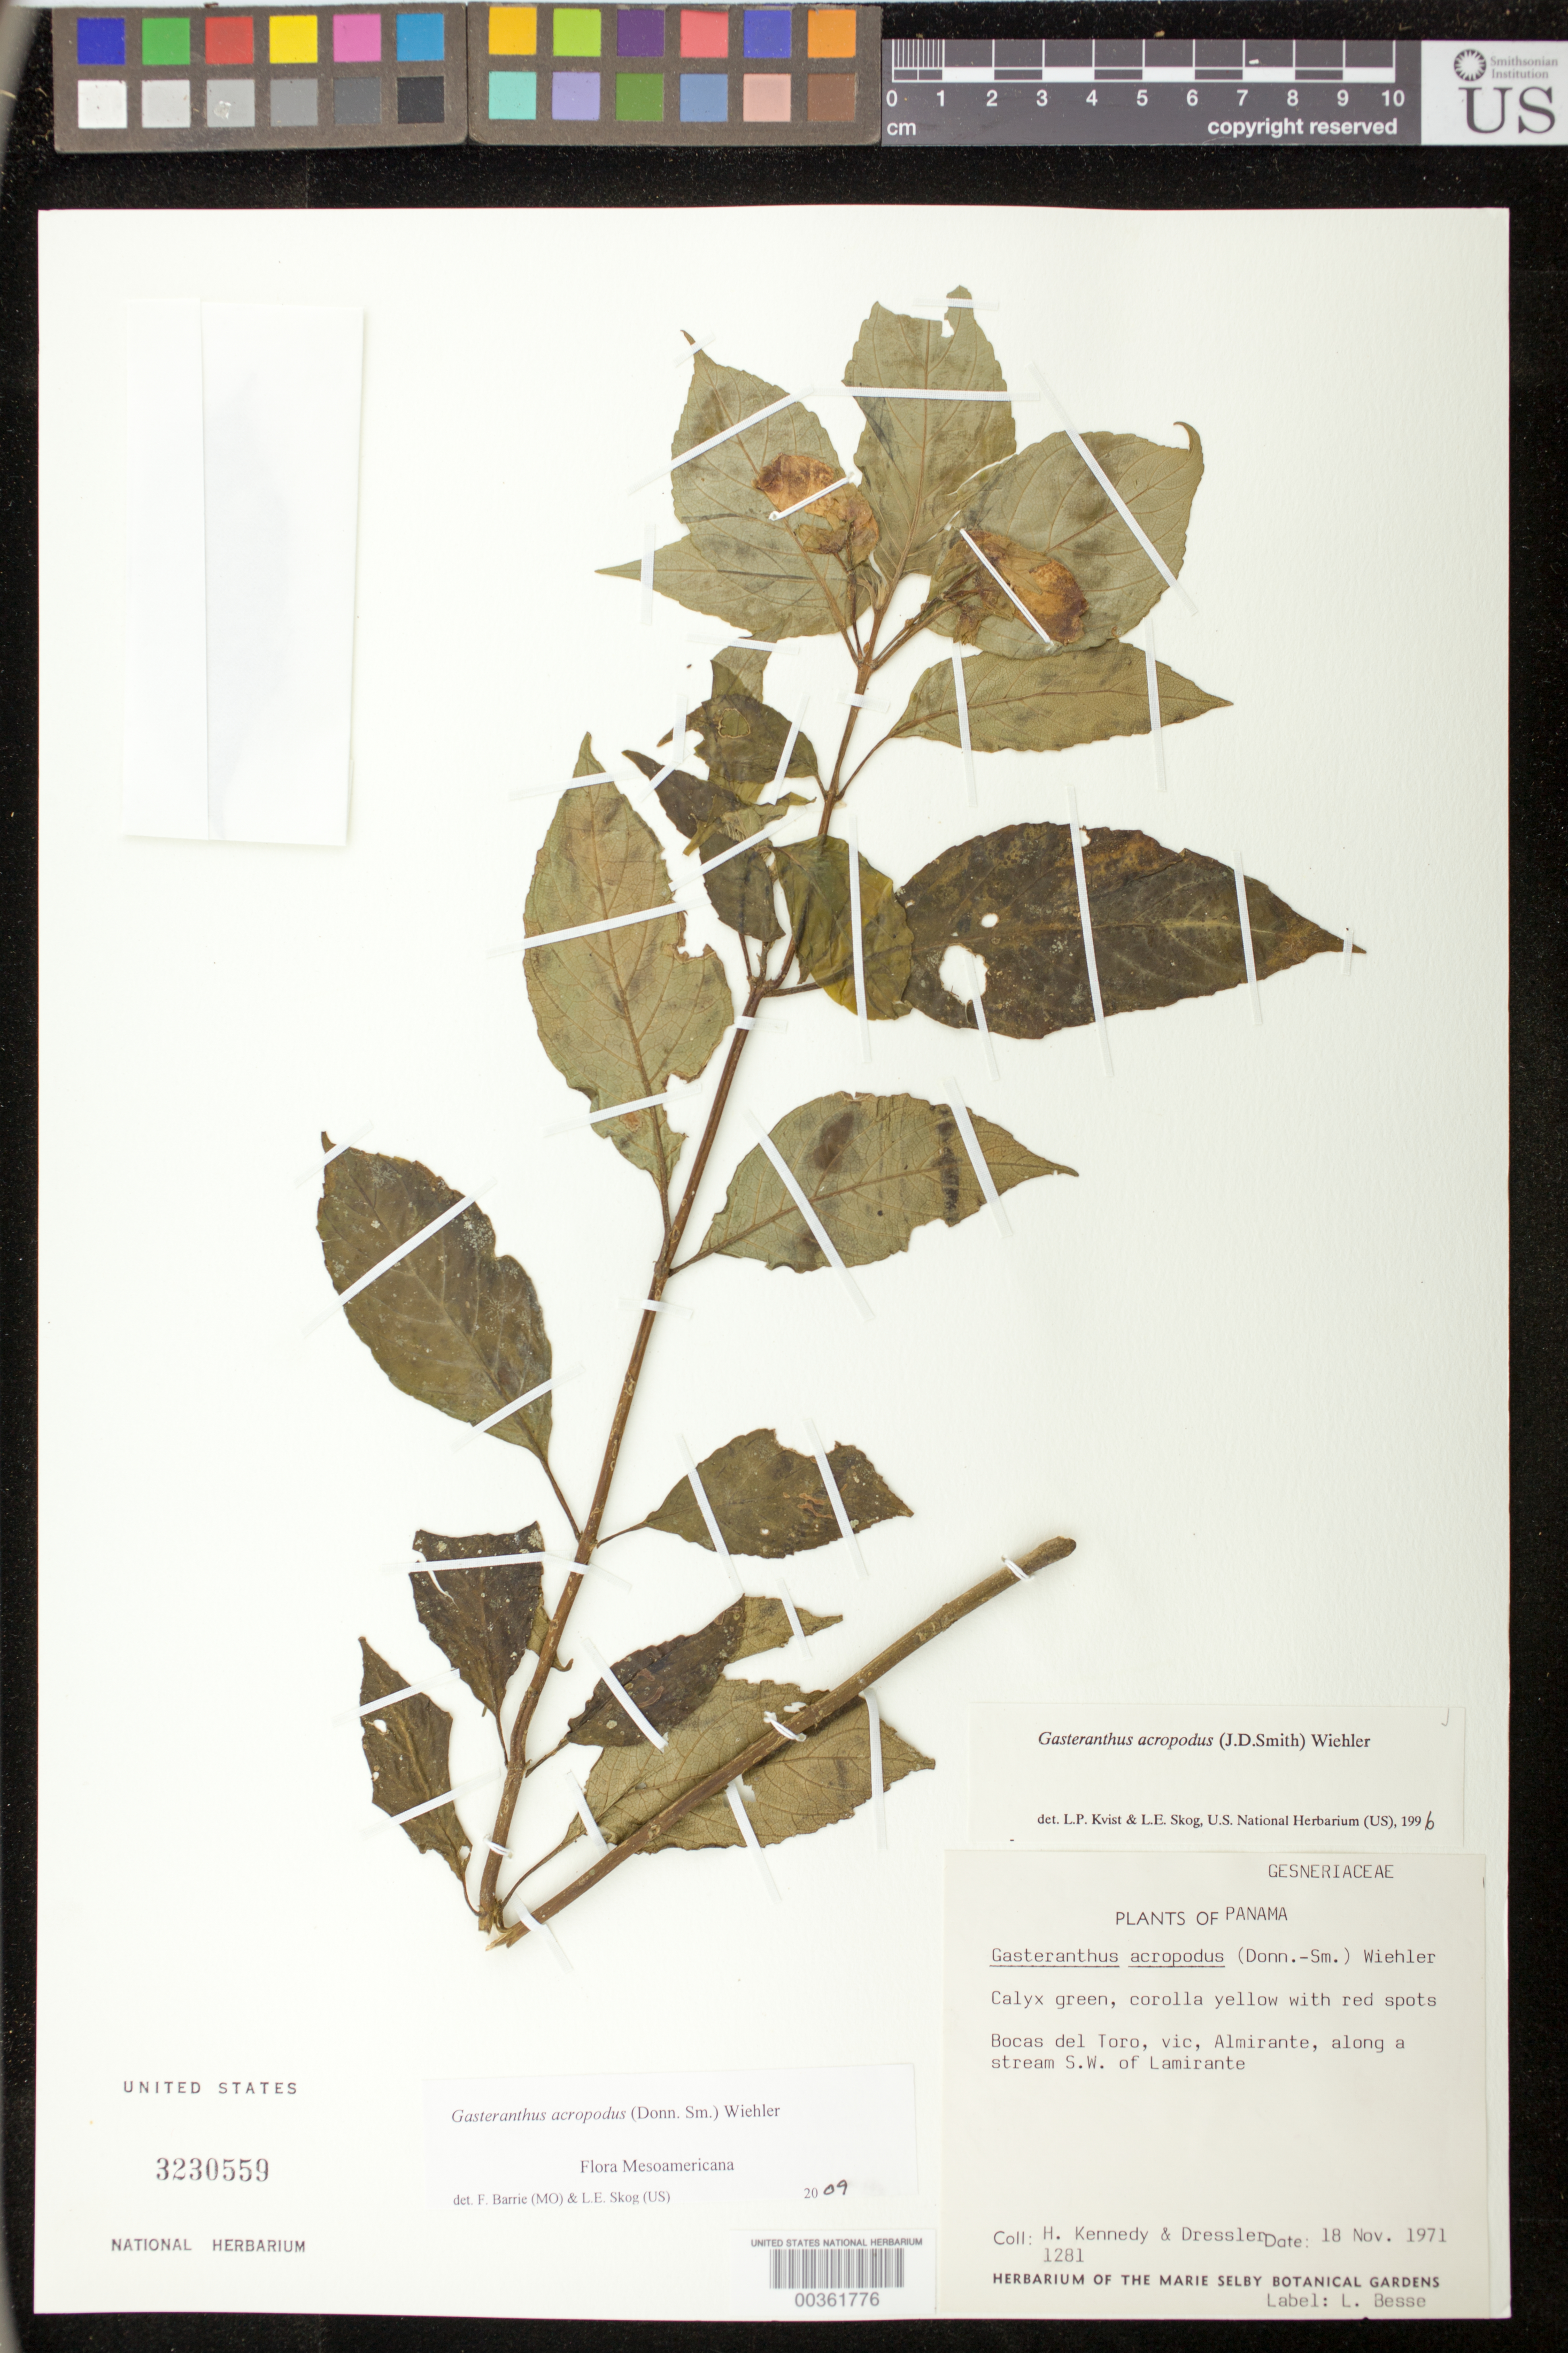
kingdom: Plantae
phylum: Tracheophyta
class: Magnoliopsida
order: Lamiales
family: Gesneriaceae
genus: Gasteranthus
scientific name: Gasteranthus acropodus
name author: (Donn. Sm.) Wiehler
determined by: Skog, Laurence E.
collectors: H. Kennedy & R. Dressler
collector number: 1281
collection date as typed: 18 Nov 1971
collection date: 1971-11-18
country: Panama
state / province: Bocas del Toro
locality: Vic. Almirante, along a stream SW of Almirante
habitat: Along a stream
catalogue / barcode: US 3230559